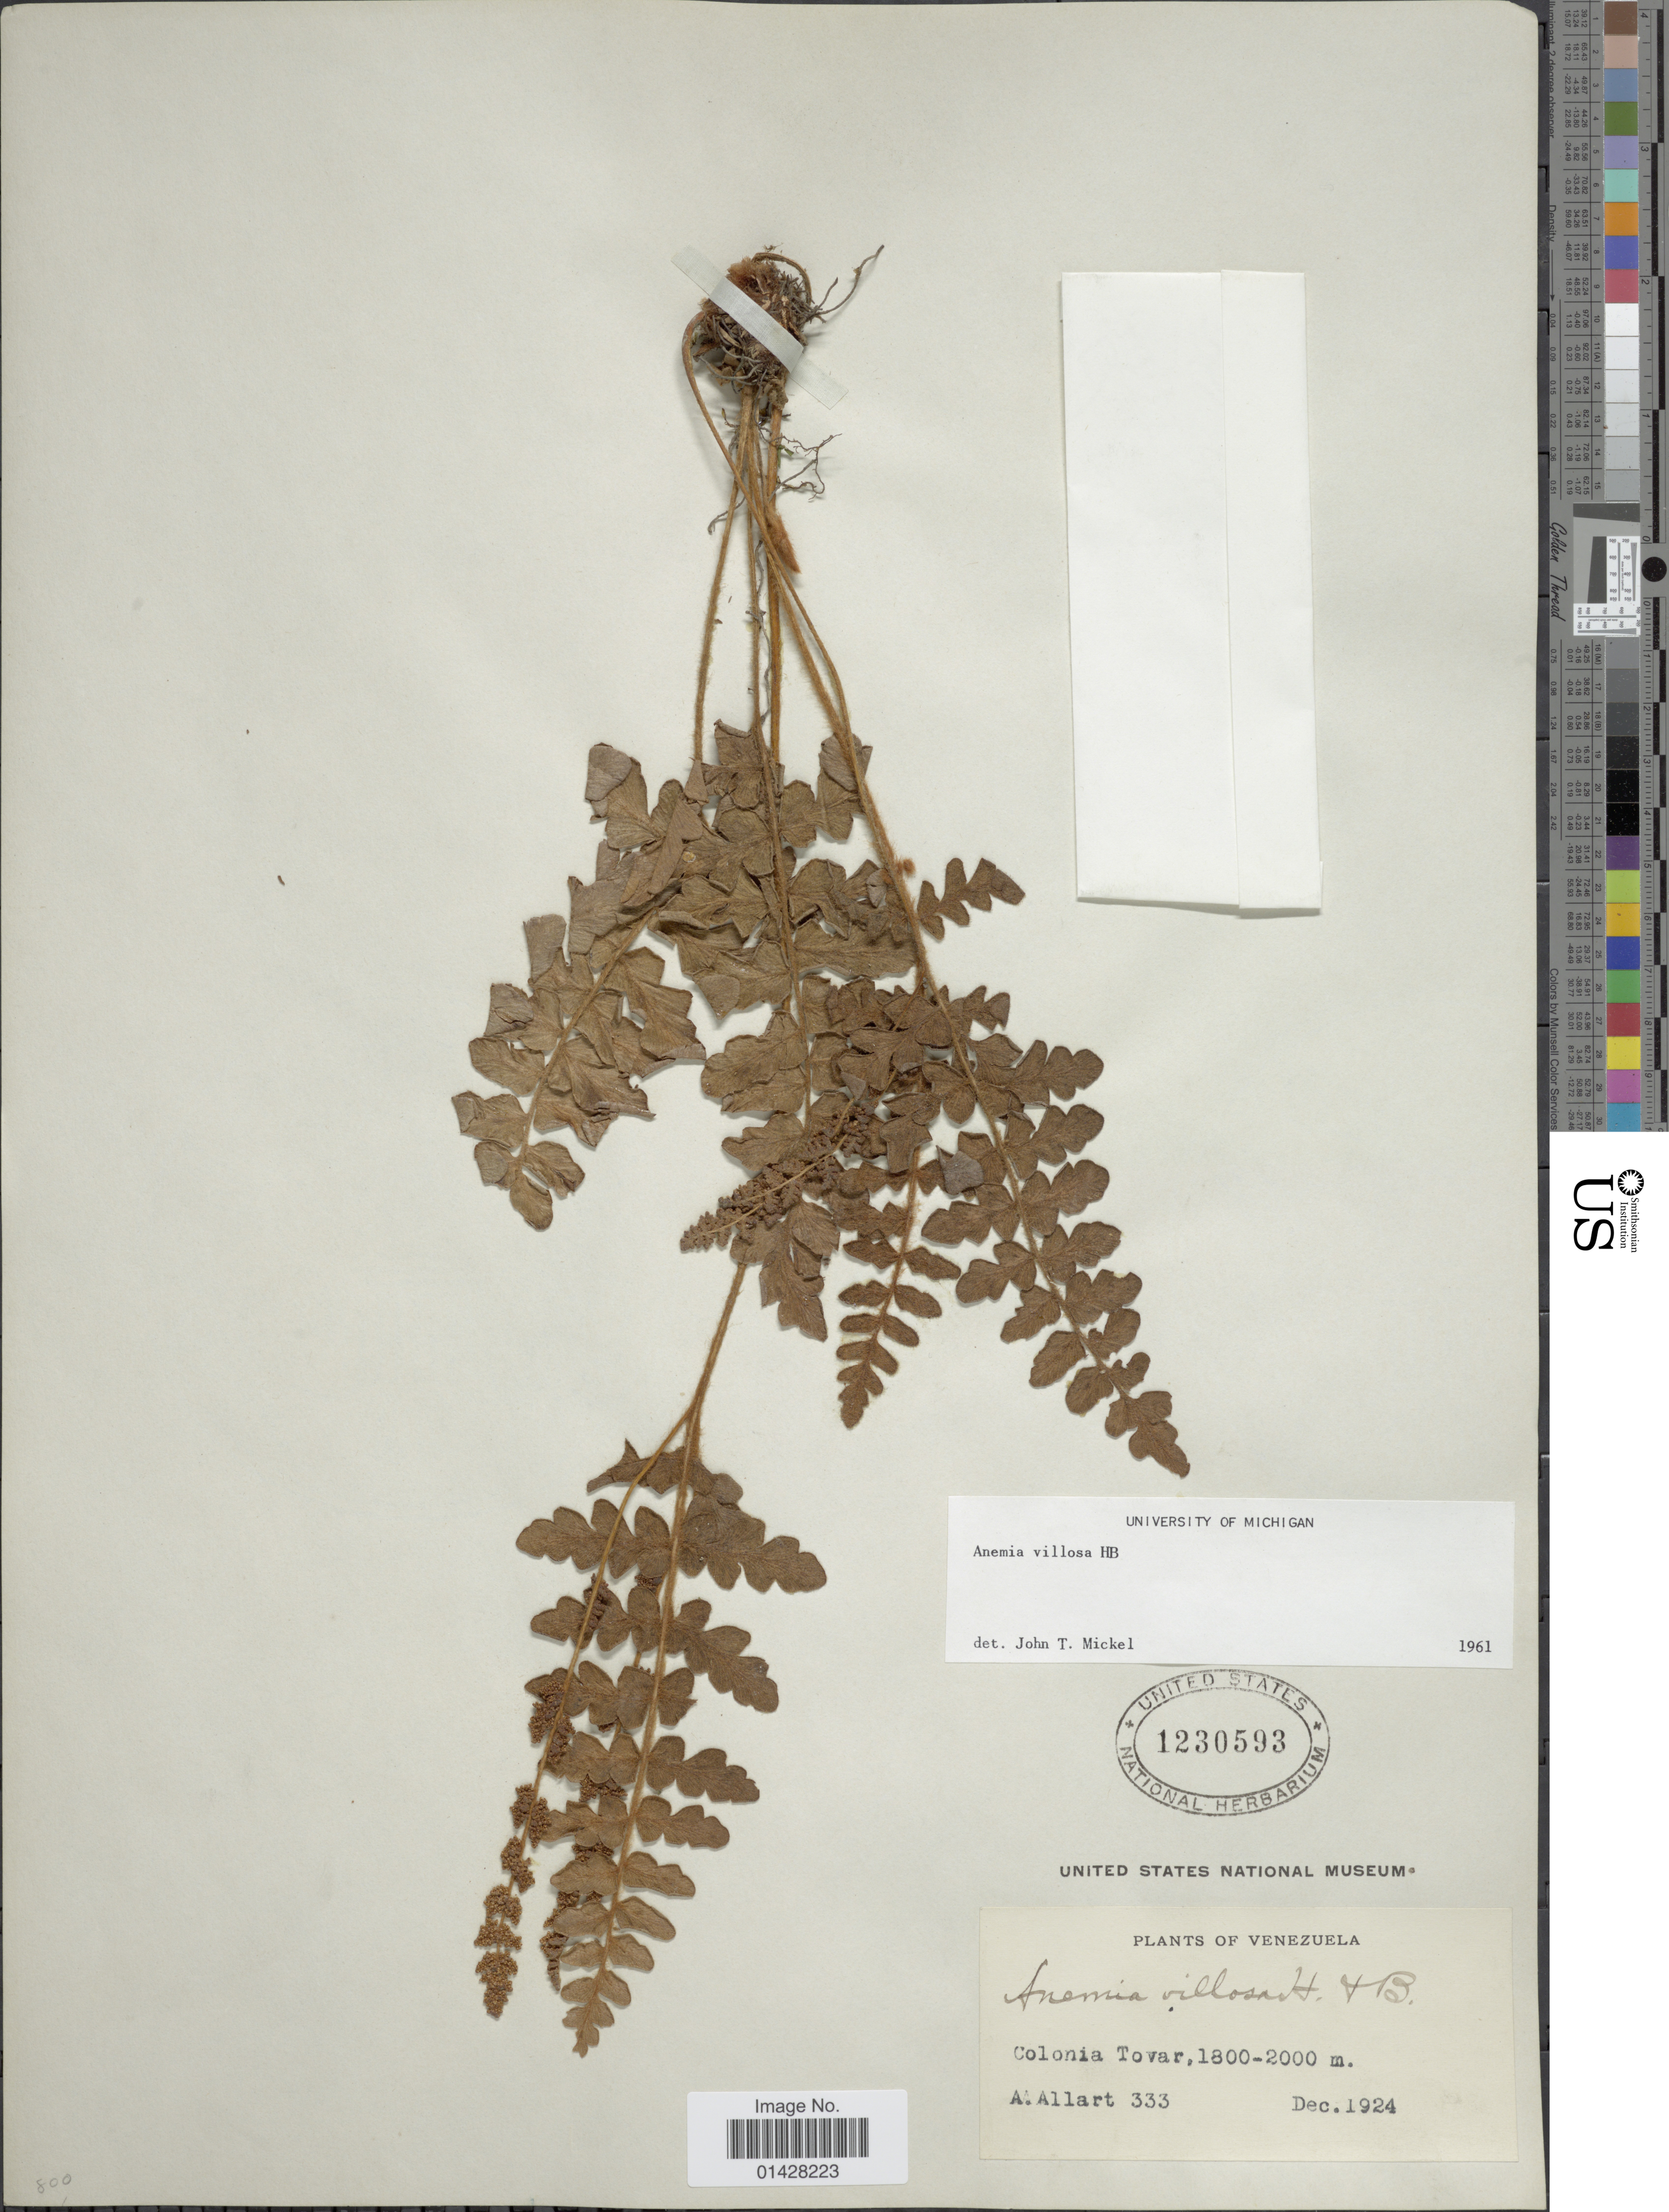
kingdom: Plantae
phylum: Tracheophyta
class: Polypodiopsida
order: Schizaeales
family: Anemiaceae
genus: Anemia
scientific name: Anemia villosa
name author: Humb. & Bonpl. ex Willd.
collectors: A. Allart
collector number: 333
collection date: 1924-12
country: Venezuela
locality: Colonia Tovar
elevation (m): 1800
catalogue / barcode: US 1230593